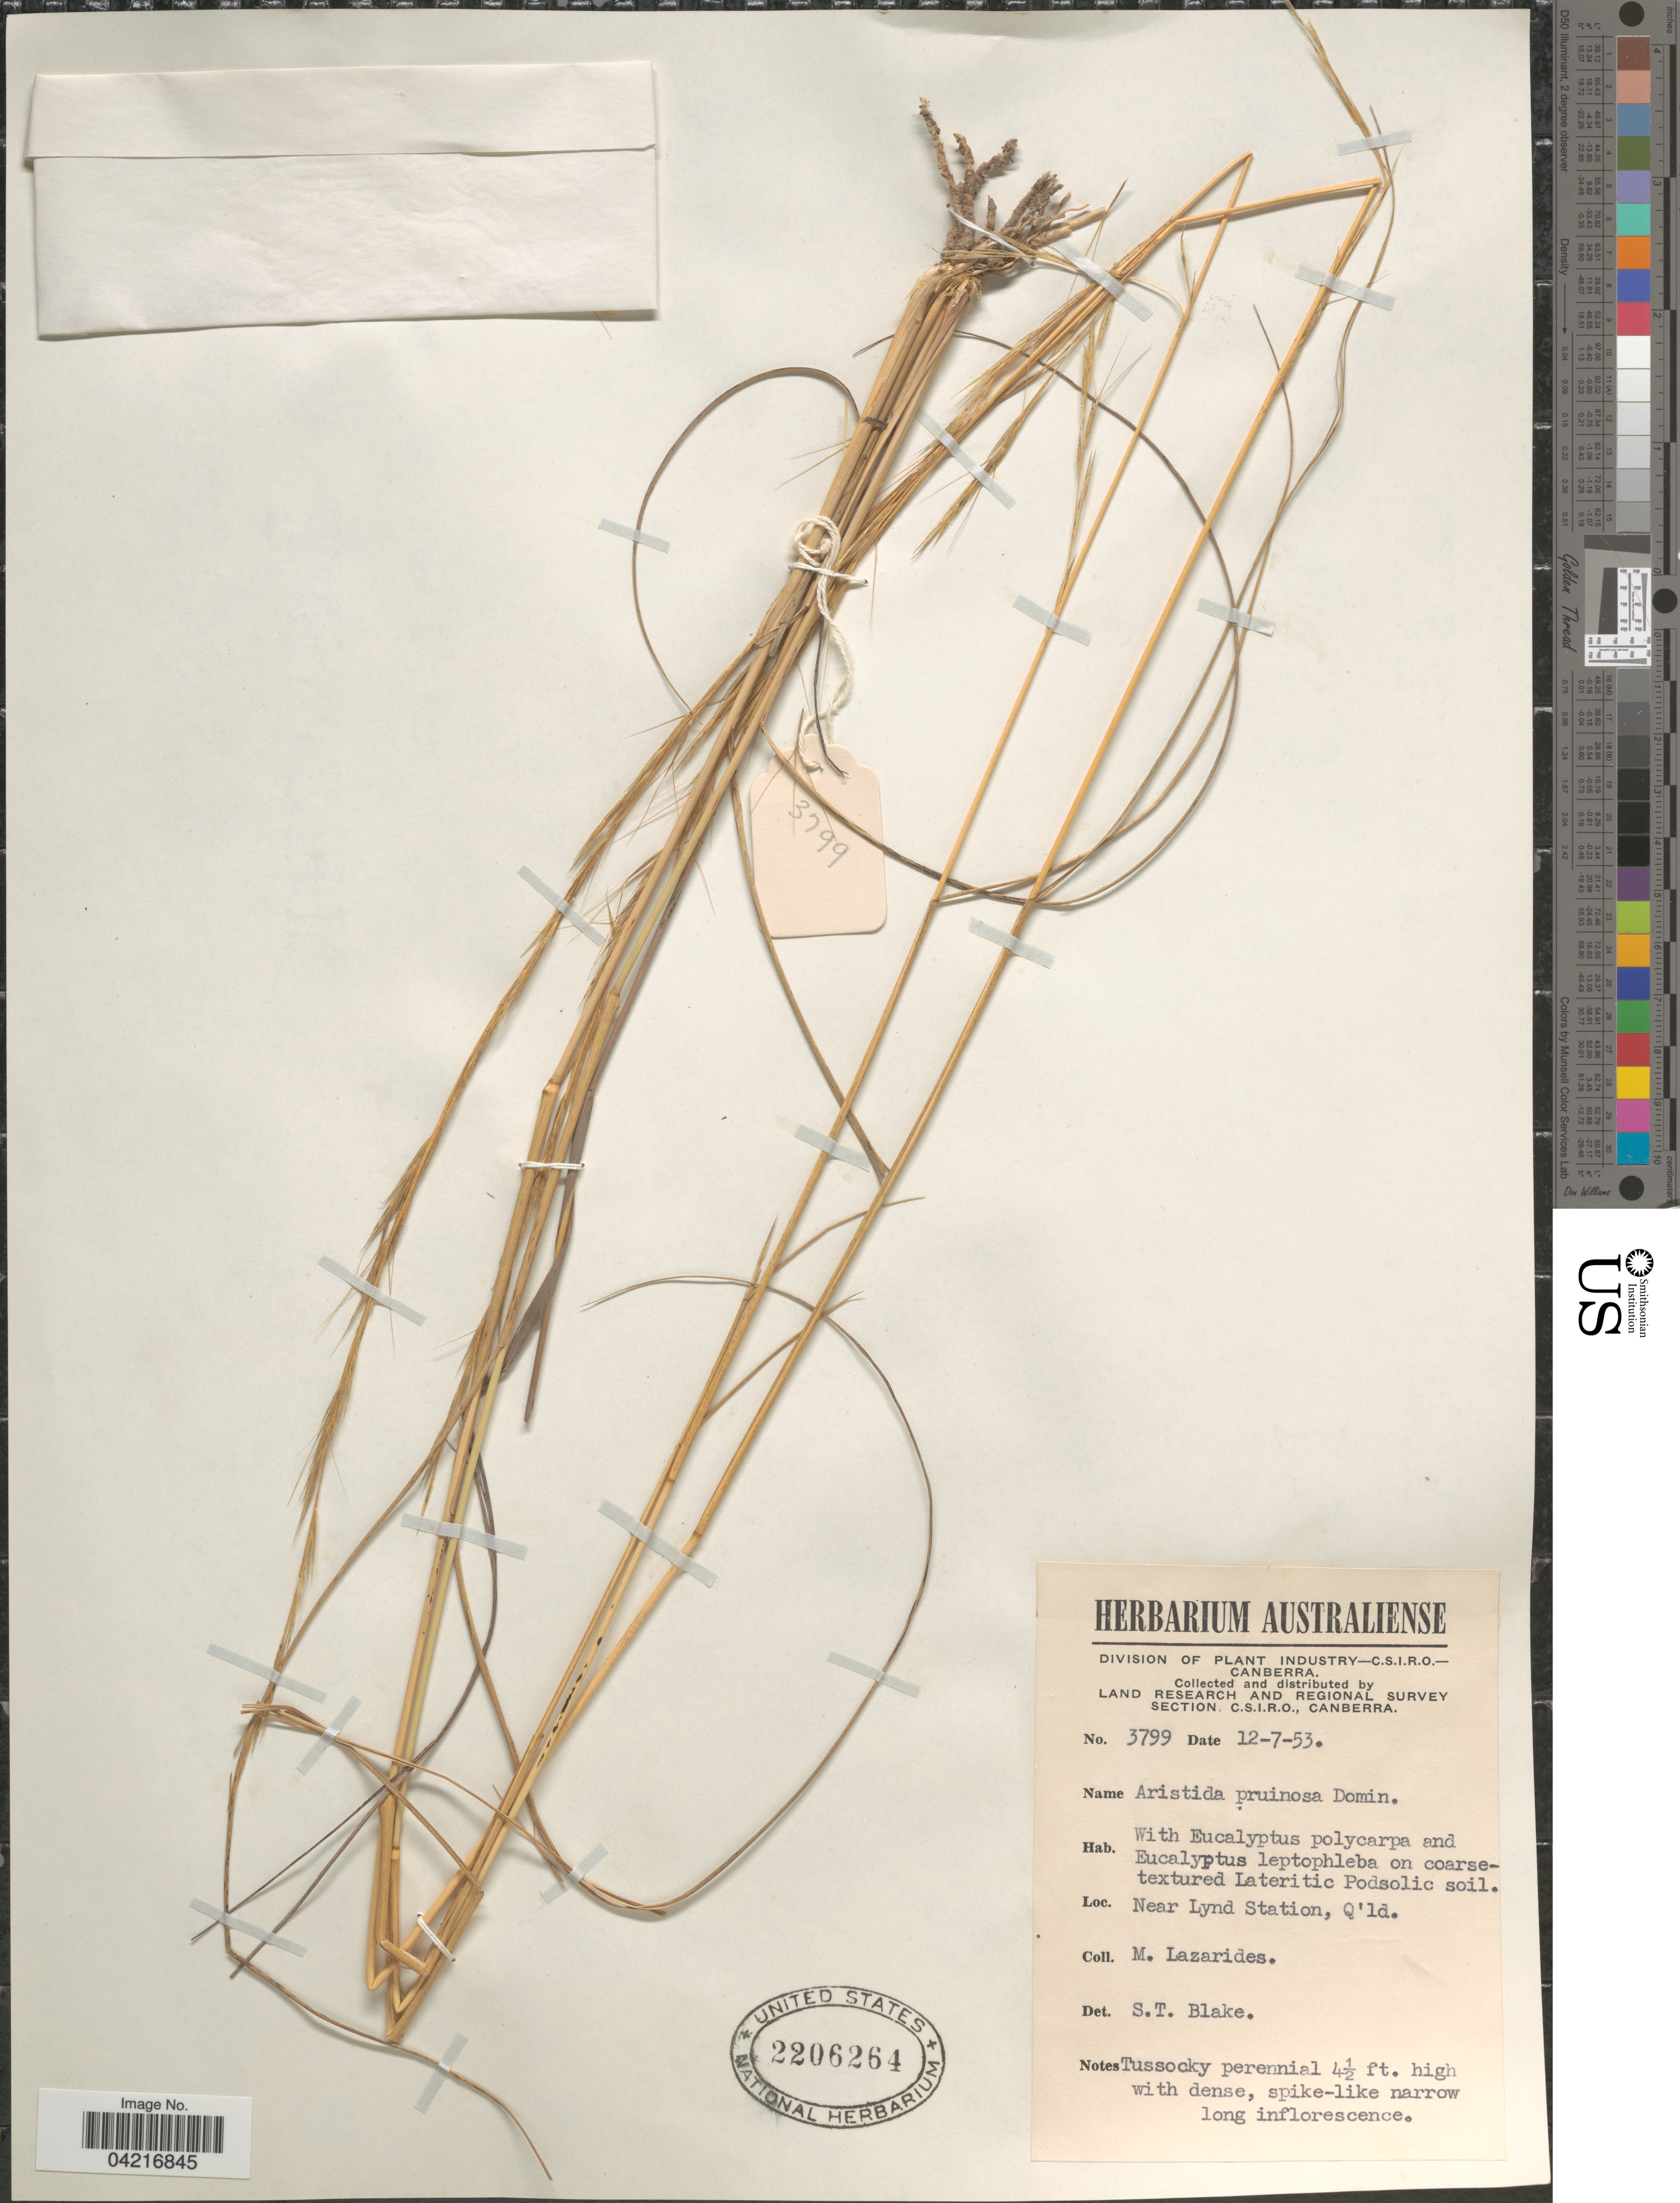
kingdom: Plantae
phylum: Tracheophyta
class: Liliopsida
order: Poales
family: Poaceae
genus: Aristida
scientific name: Aristida pruinosa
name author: Domin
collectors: M. Lazarides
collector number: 3799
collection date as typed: Transcribed d/m/y: 12/7/53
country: Australia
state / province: Queensland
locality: Land Research and Regional Survey Section, C.S.I.R.O. Near Lynd Station.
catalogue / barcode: US 2206264